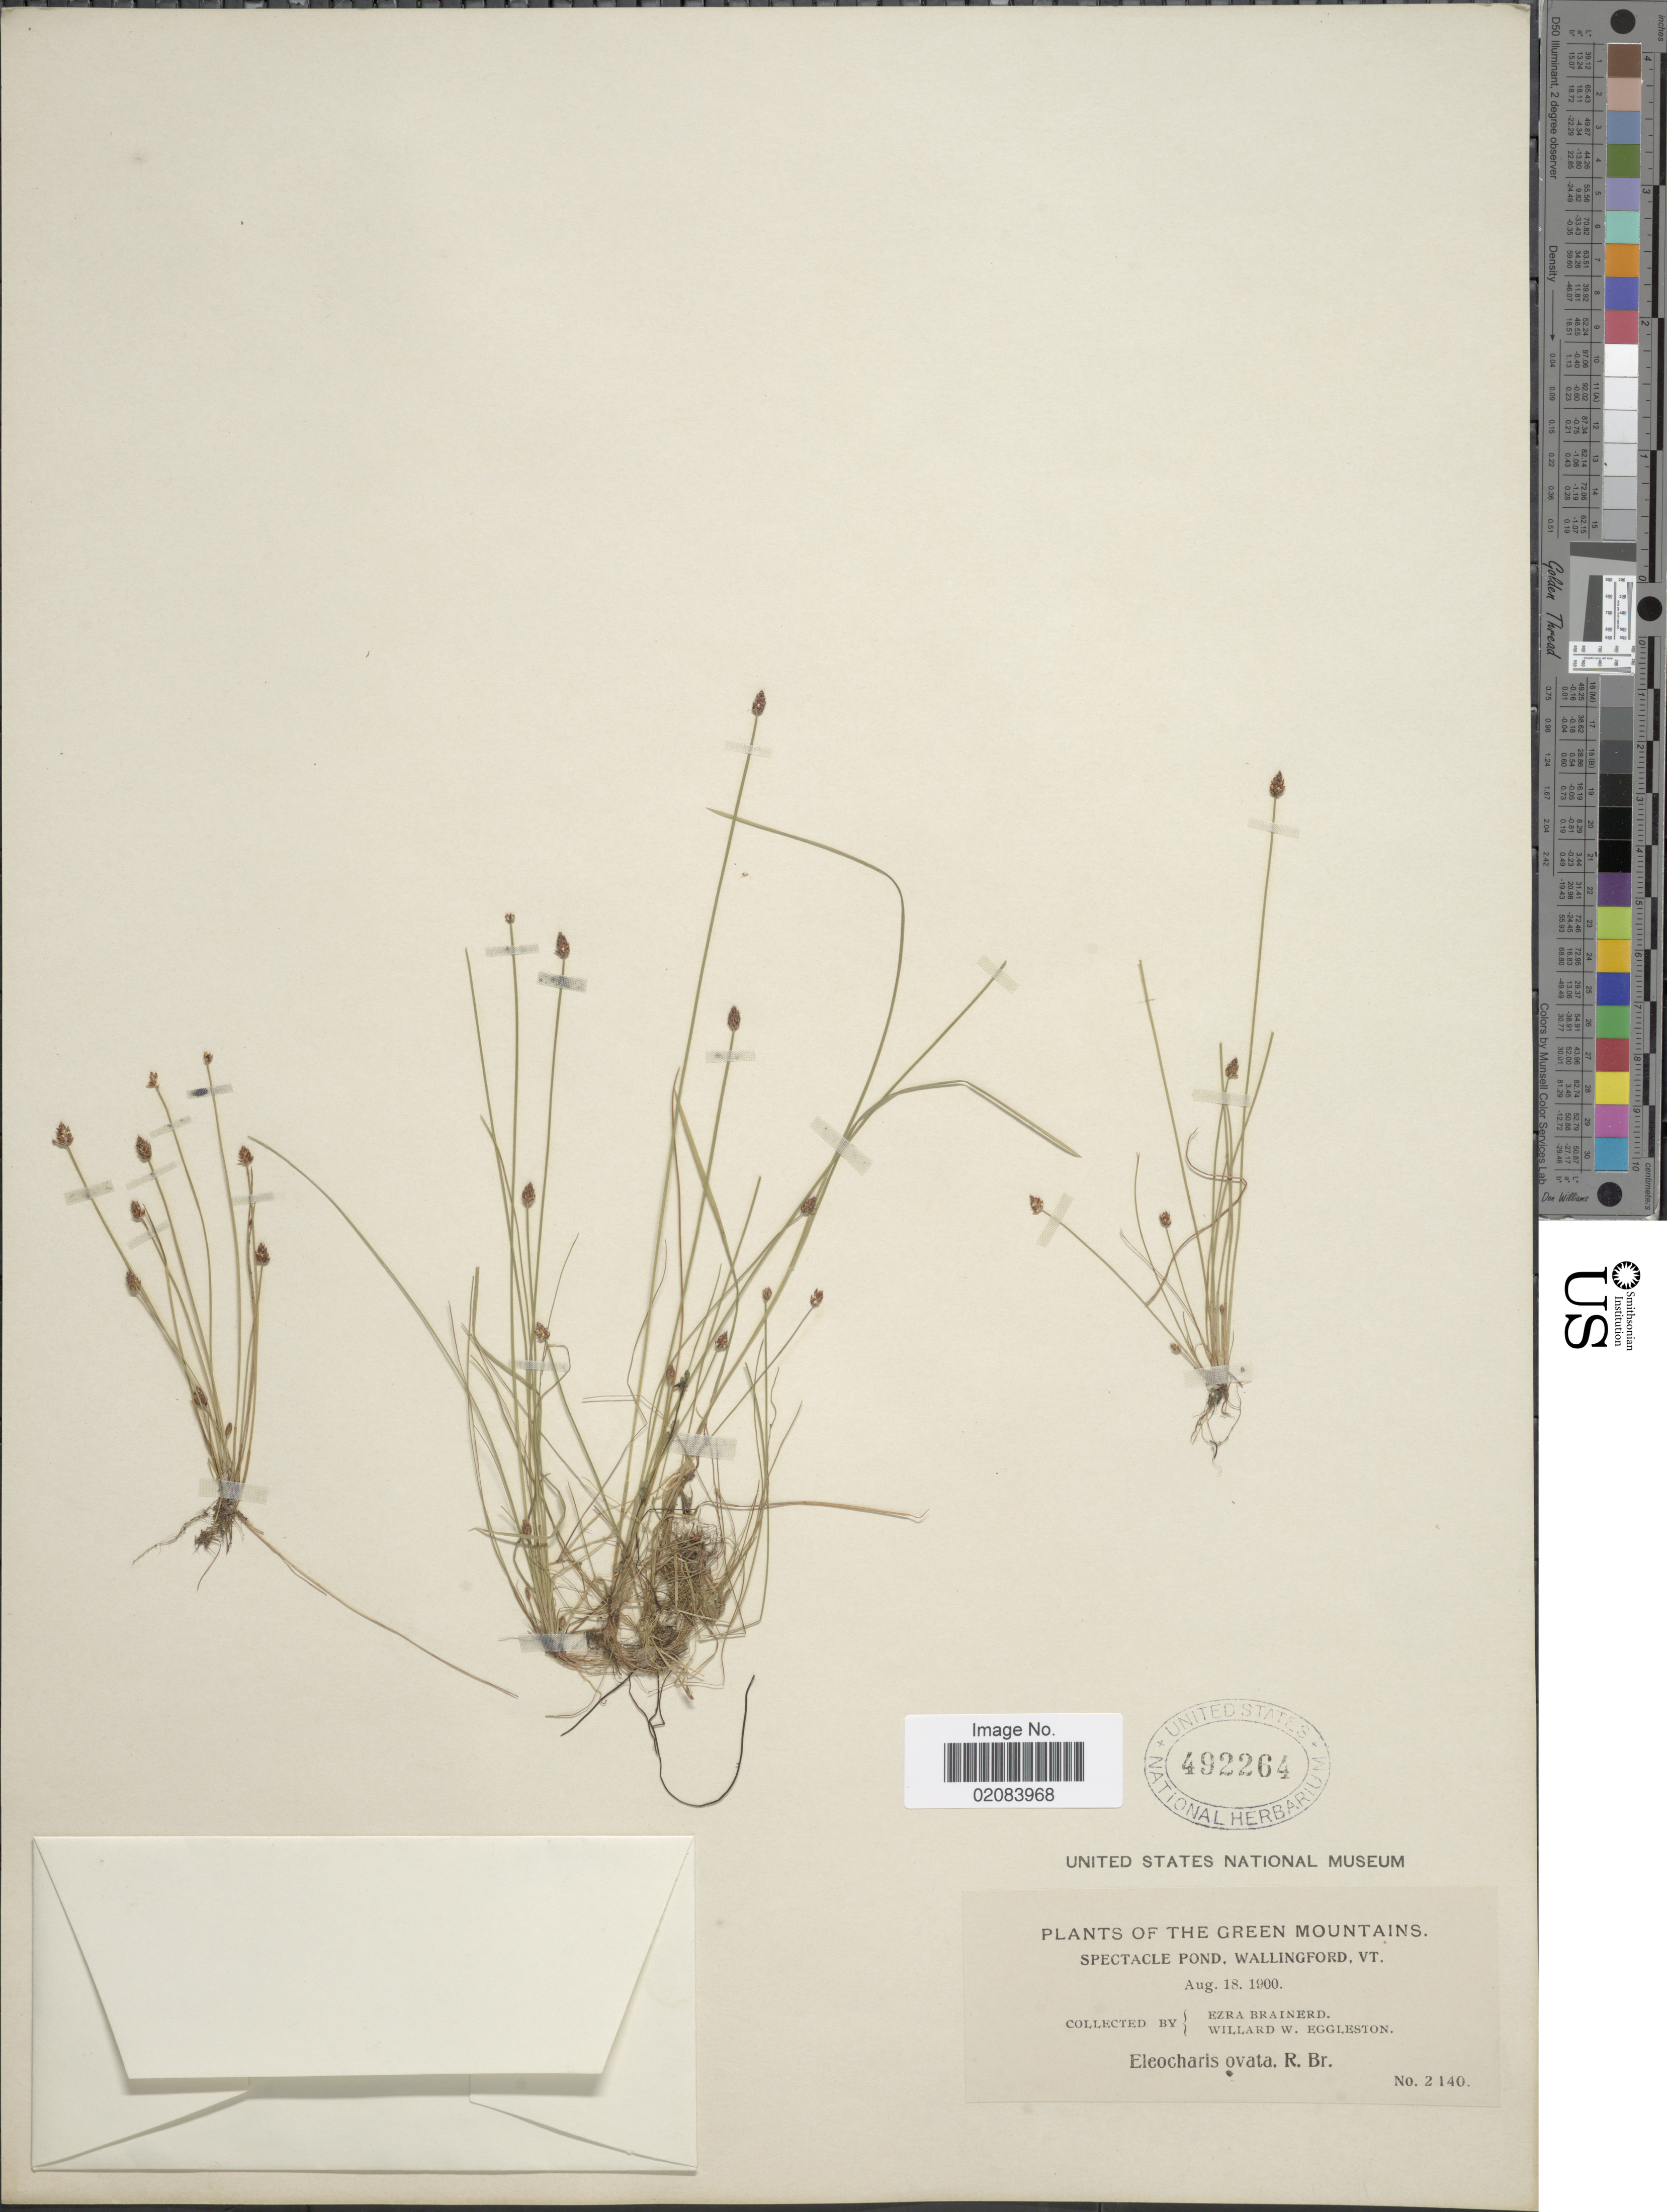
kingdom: Plantae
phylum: Tracheophyta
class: Liliopsida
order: Poales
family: Cyperaceae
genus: Eleocharis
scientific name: Eleocharis ovata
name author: (Roth) Roem. & Schult.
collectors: E. Brainerd & W. W. Eggleston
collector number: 2140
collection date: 1900-08-18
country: United States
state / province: Vermont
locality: Spectacle Pond, Wallingford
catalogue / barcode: US 492264